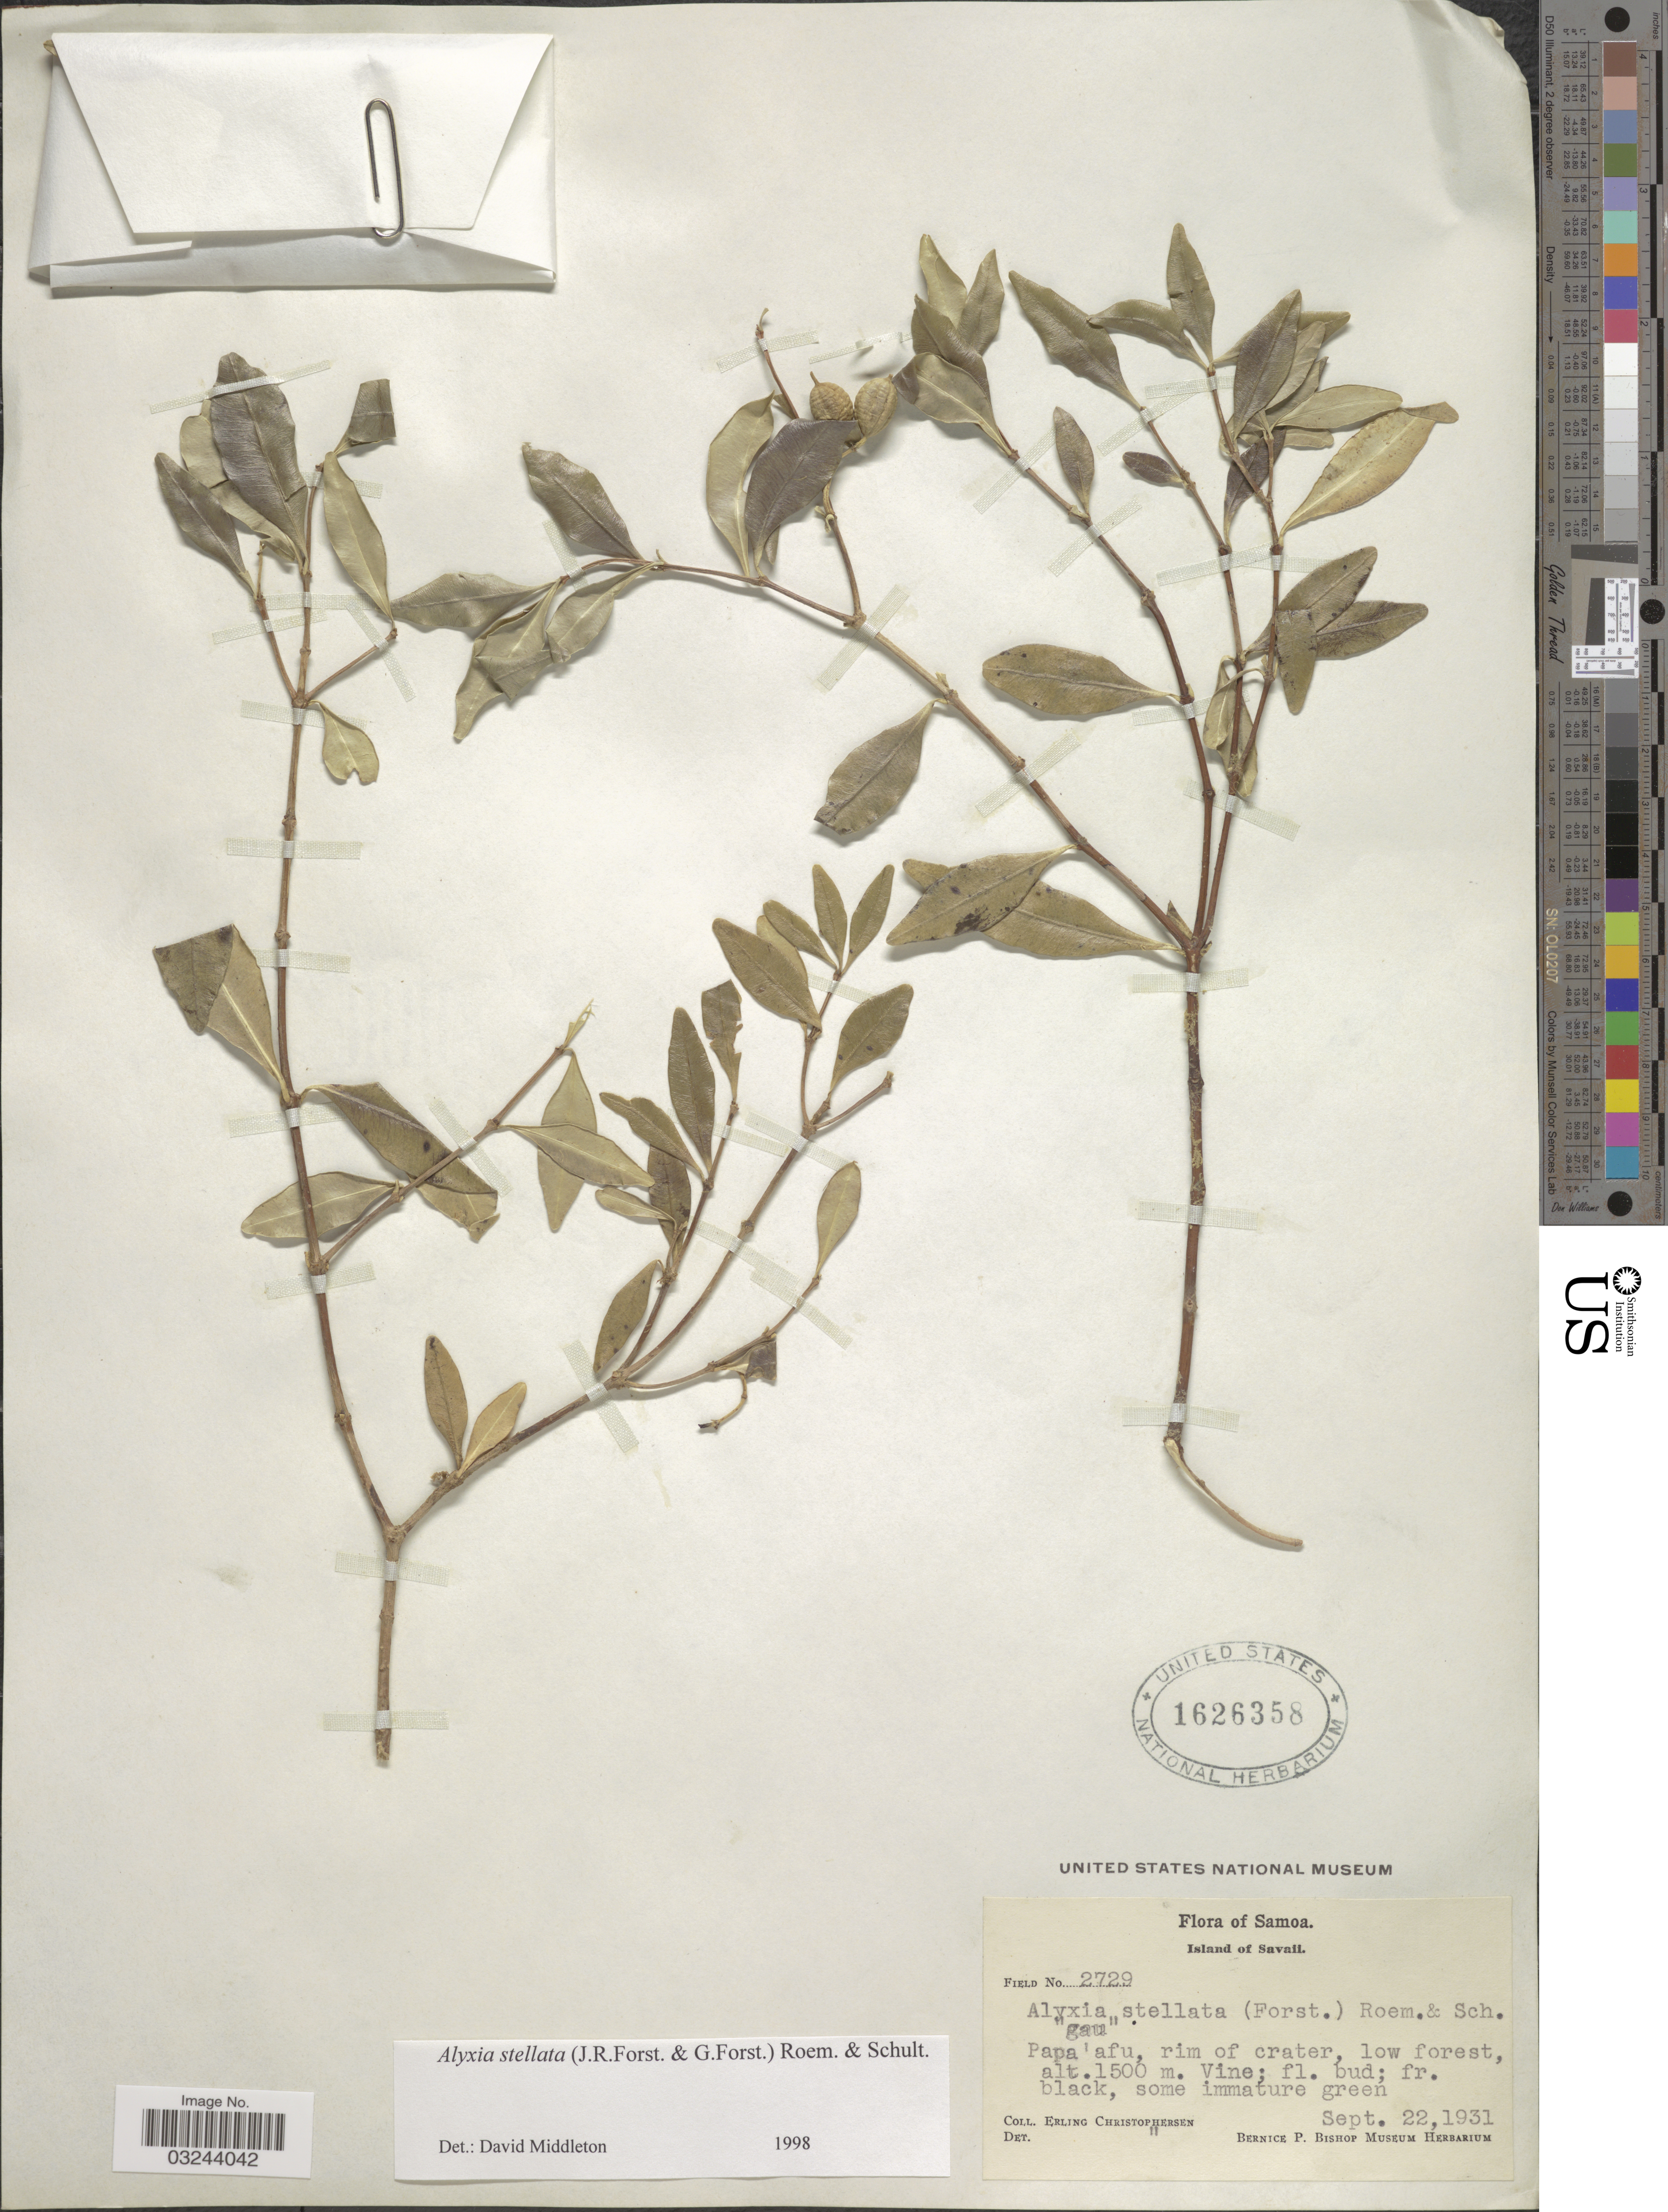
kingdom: Plantae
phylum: Tracheophyta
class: Magnoliopsida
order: Gentianales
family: Apocynaceae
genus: Alyxia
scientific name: Alyxia stellata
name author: (J.R. Forst. & G. Forst.) Roem. & Schult.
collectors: E. Christophersen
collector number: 2729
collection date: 1931-09-22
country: Samoa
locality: Samoa. Island of Savaii. Papa'afu, rim of crater, low forest.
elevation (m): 1500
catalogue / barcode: US 1626358